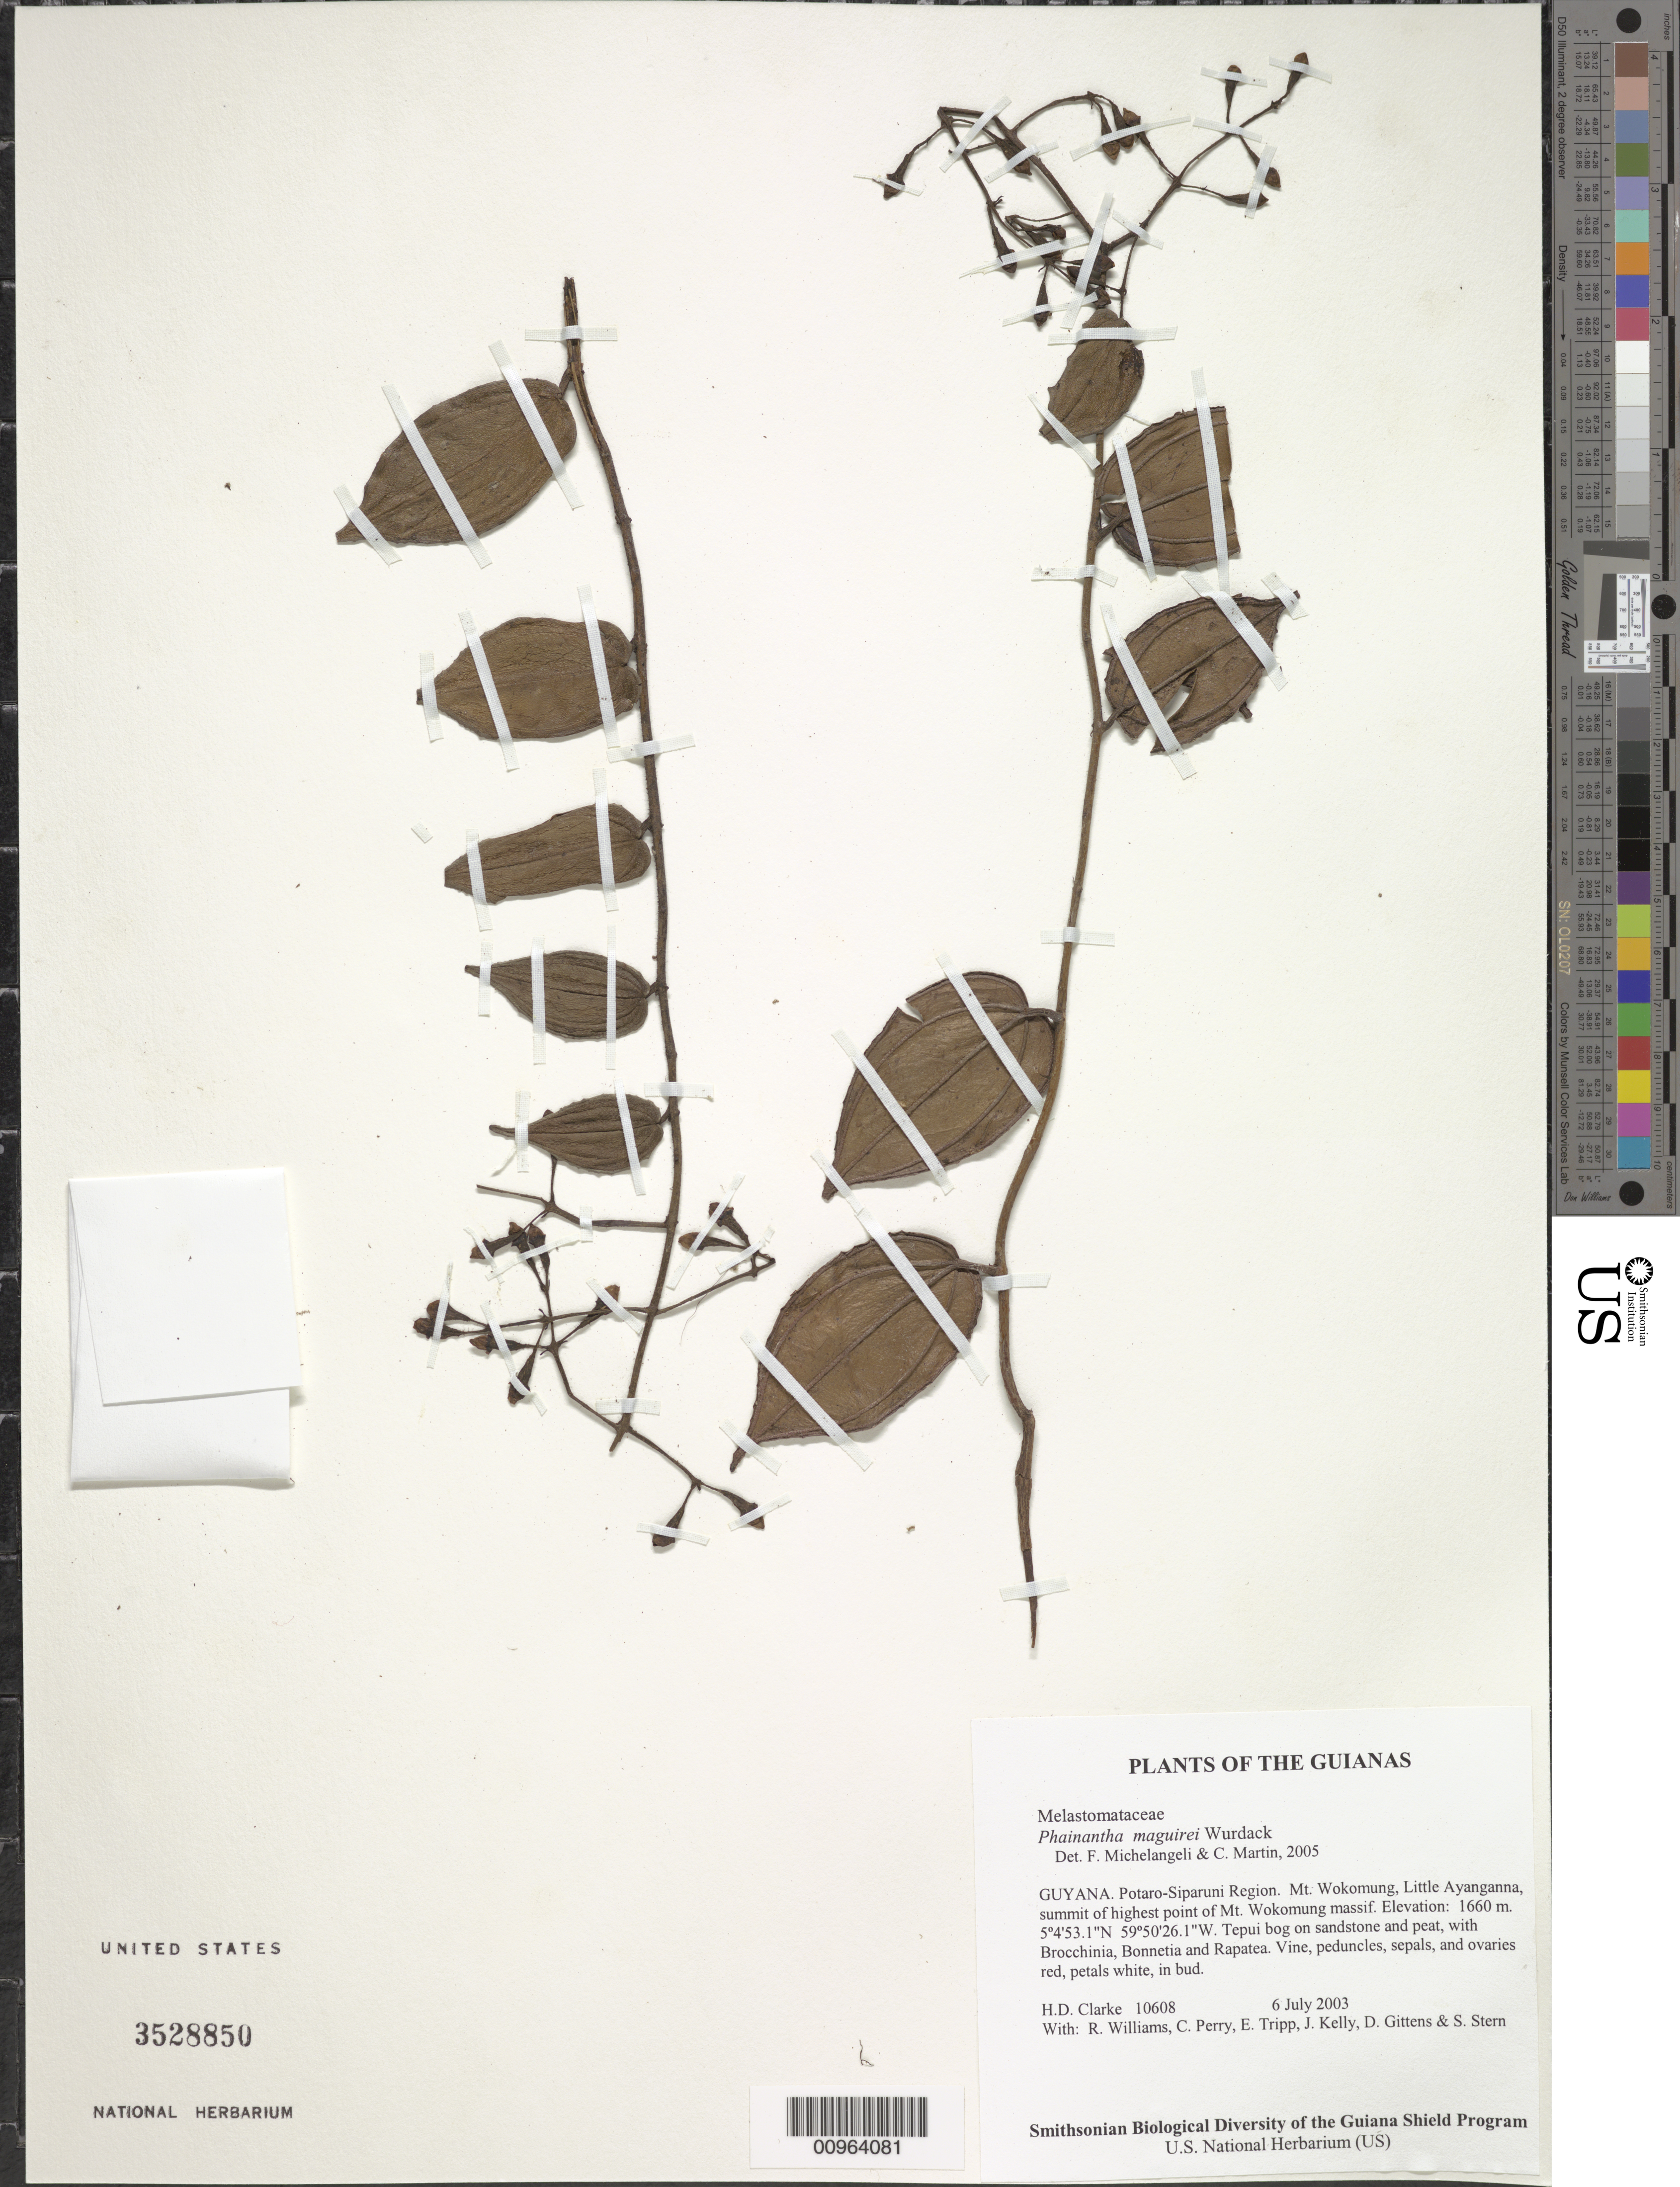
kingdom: Plantae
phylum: Tracheophyta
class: Magnoliopsida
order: Myrtales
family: Melastomataceae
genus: Phainantha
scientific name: Phainantha maguirei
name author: Wurdack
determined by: Michelangeli, F. A.; Martin, C.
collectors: H. D. Clarke, R. Williams, C. Perry, E. Tripp, J. Kelly, D. Gittens & S. R. Stern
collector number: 10608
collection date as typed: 6 July 2003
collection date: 2003-07-06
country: Guyana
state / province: Potaro-Siparuni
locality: Mt. Wokomung, Little Ayanganna, summit of highest point of Mt. Wokomung massif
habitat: Tepui bog on sandstone and peat, with Brocchinia, Bonnetia and Rapatea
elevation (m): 1660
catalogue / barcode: US 3528850